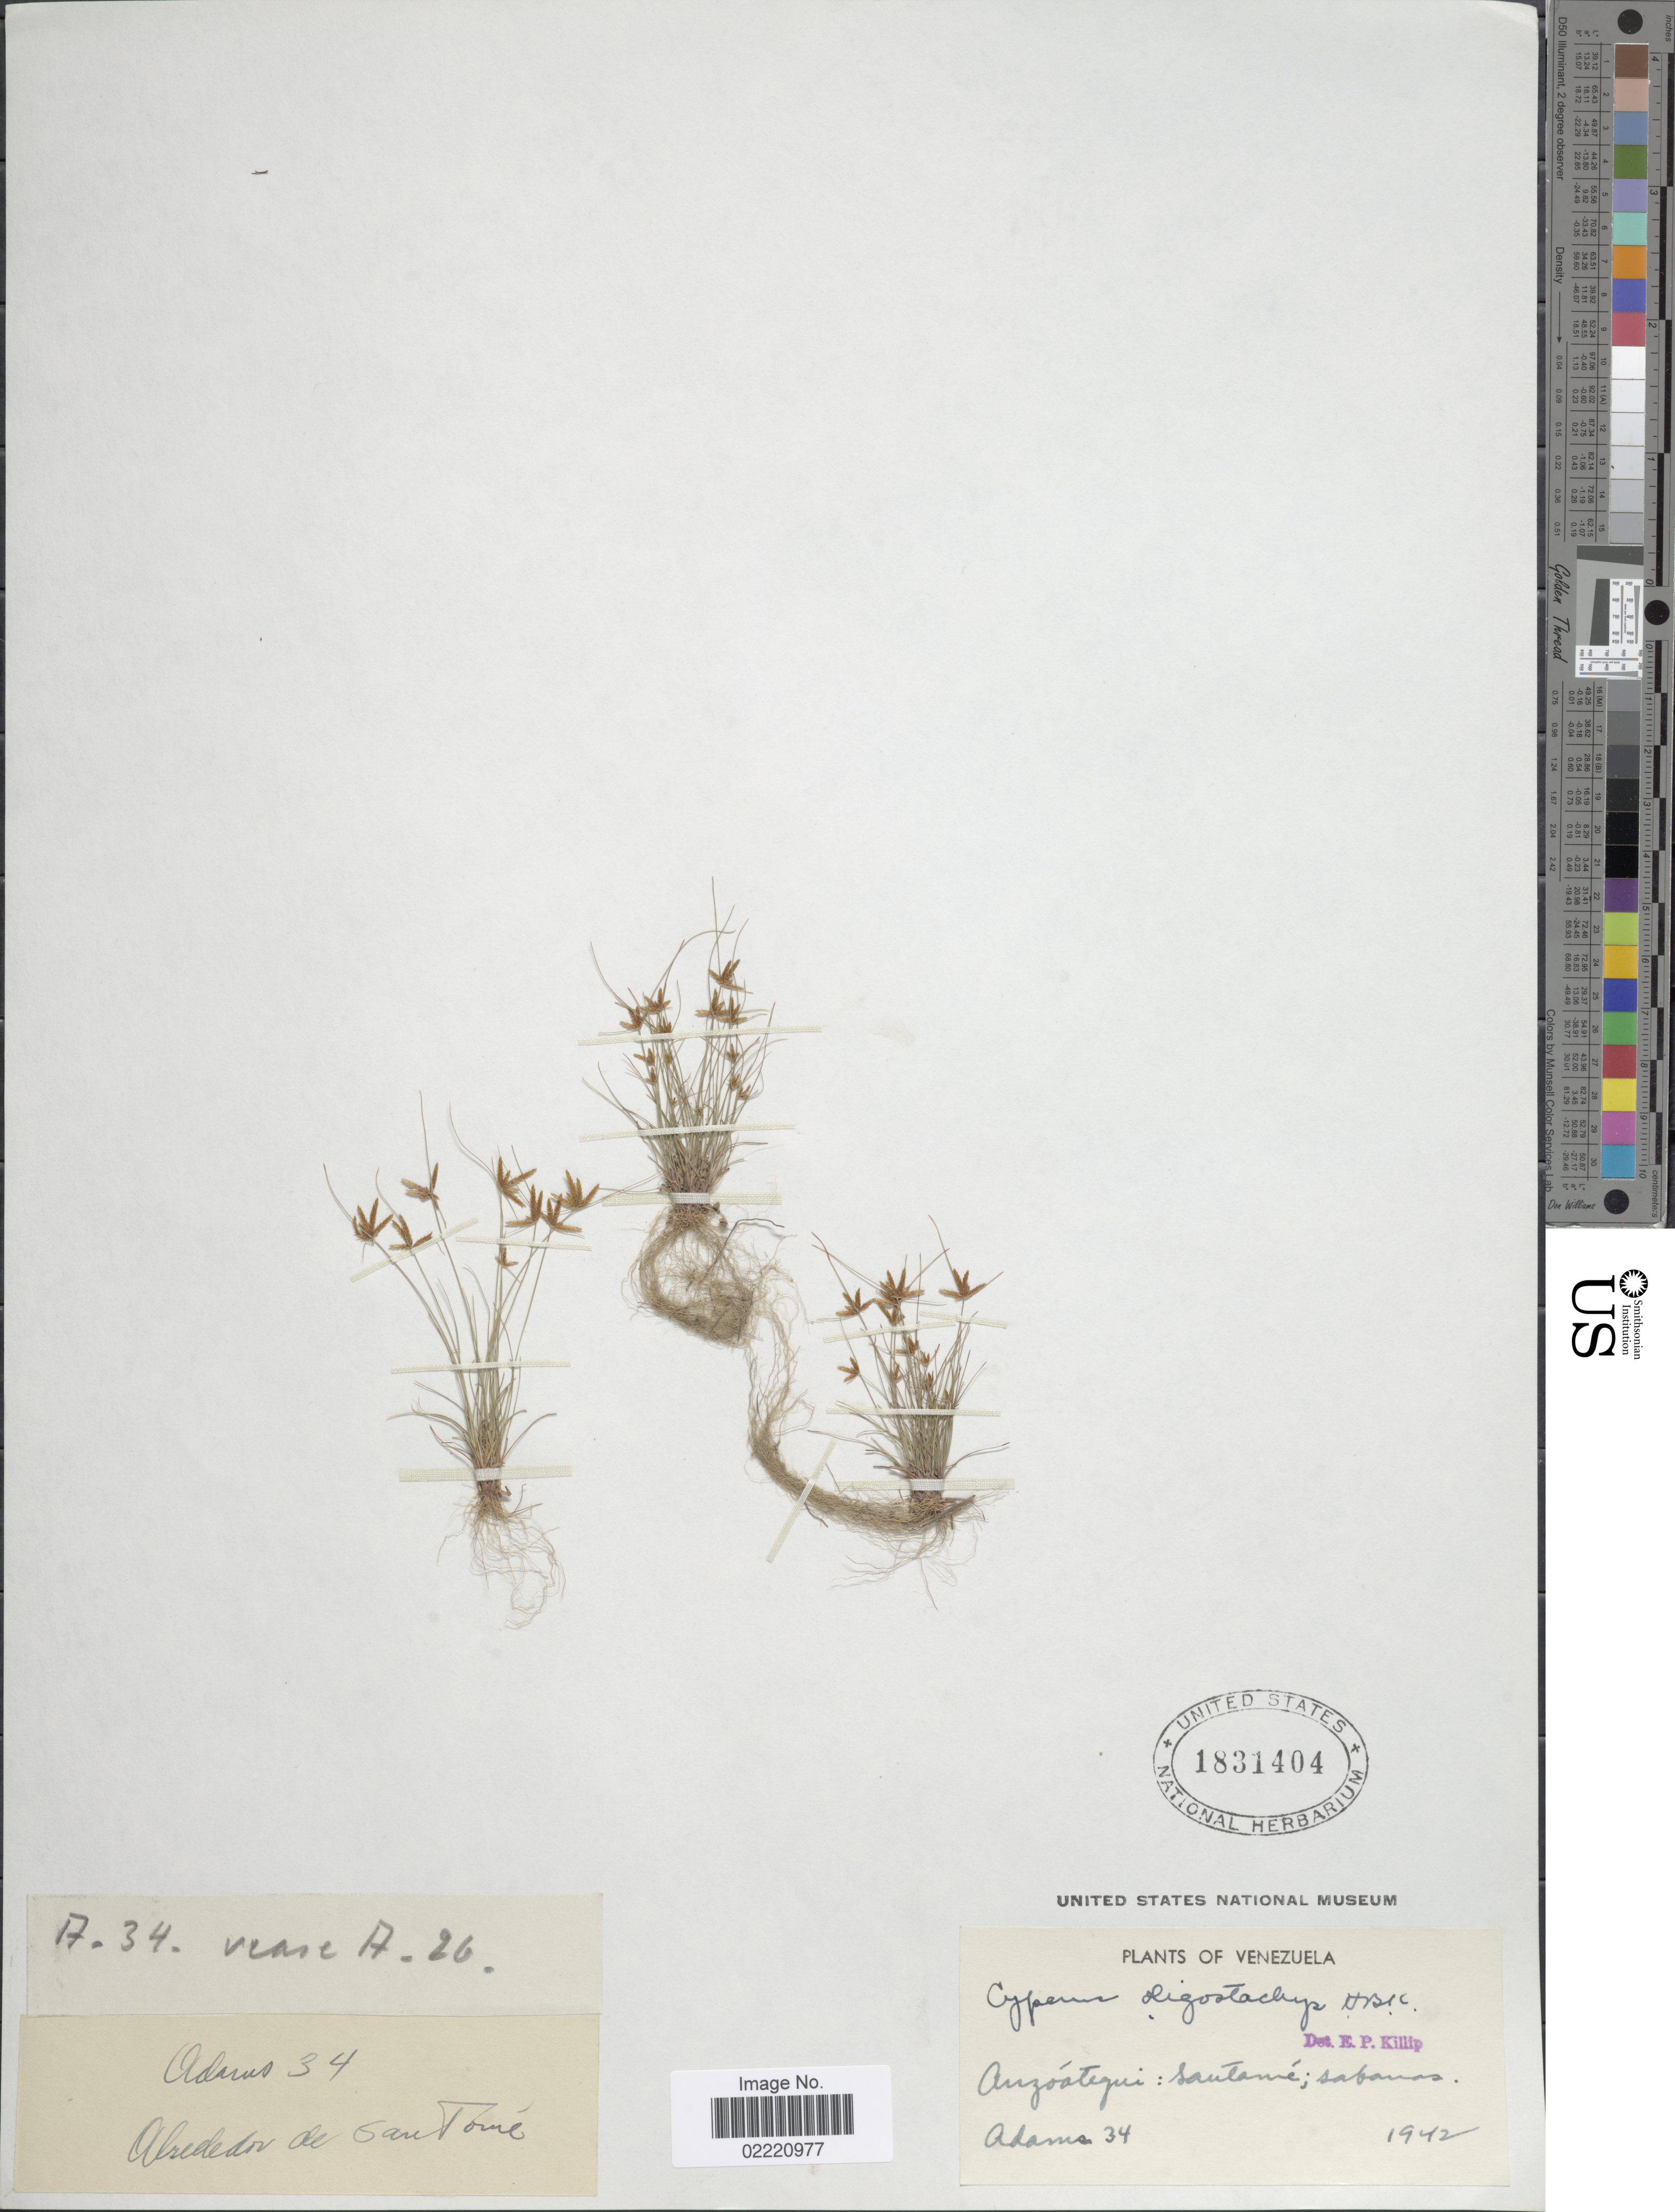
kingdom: Plantae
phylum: Tracheophyta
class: Liliopsida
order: Poales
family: Cyperaceae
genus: Cyperus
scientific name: Cyperus amabilis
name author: Vahl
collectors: Adams, --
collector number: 34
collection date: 1942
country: Venezuela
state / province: Anzoategui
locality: Alrededor de Santome, sabanas.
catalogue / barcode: US 1831404